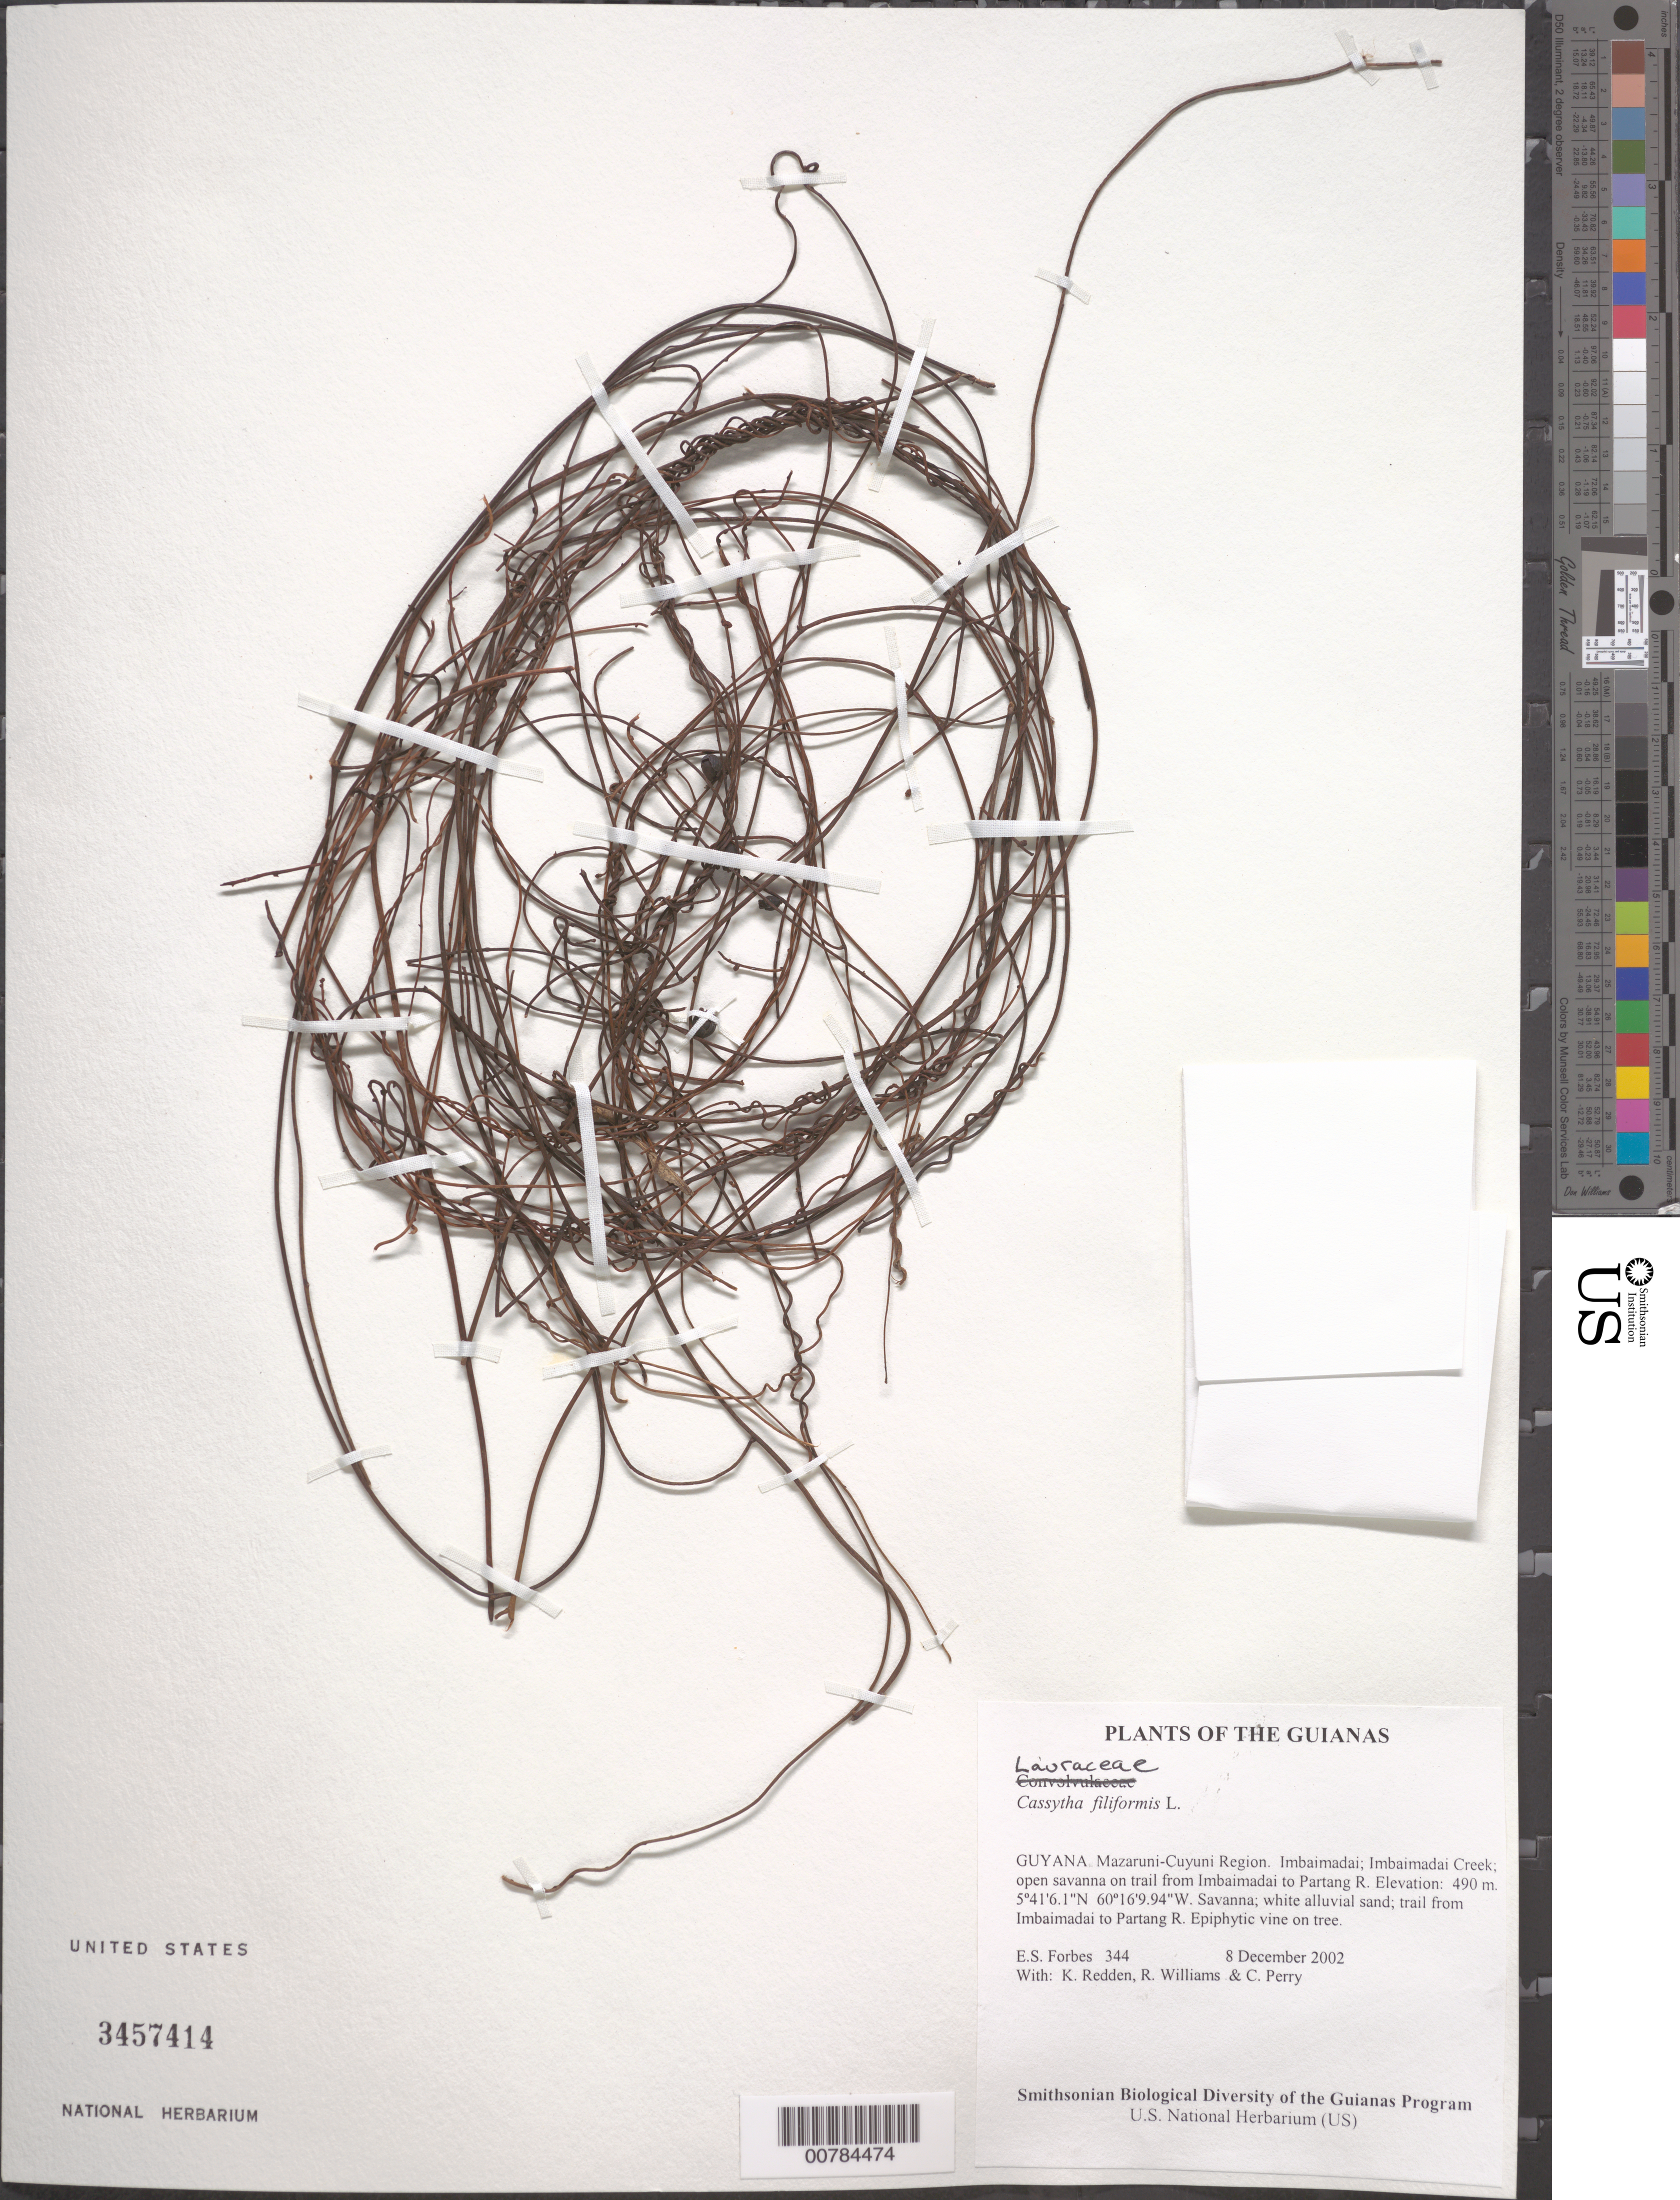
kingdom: Plantae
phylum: Tracheophyta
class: Magnoliopsida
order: Laurales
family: Lauraceae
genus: Cassytha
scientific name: Cassytha filiformis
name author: L.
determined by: Kelloff, Carol L., (US), Smithsonian Institution - National Museum of Natural History (UNITED STATES)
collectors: E. Forbes, K. M. Redden, R. Williams & C. Perry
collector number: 344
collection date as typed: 8 December 2002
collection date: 2002-12-08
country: Guyana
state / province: Cuyuni-Mazaruni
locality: Imbaimadai; Imbaimadai Creek; open savanna on trail from Imbaimadai to Partang R.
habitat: Savanna; white alluvial sand; trail from Imbaimadai to Partang R.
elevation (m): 490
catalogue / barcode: US 3457414